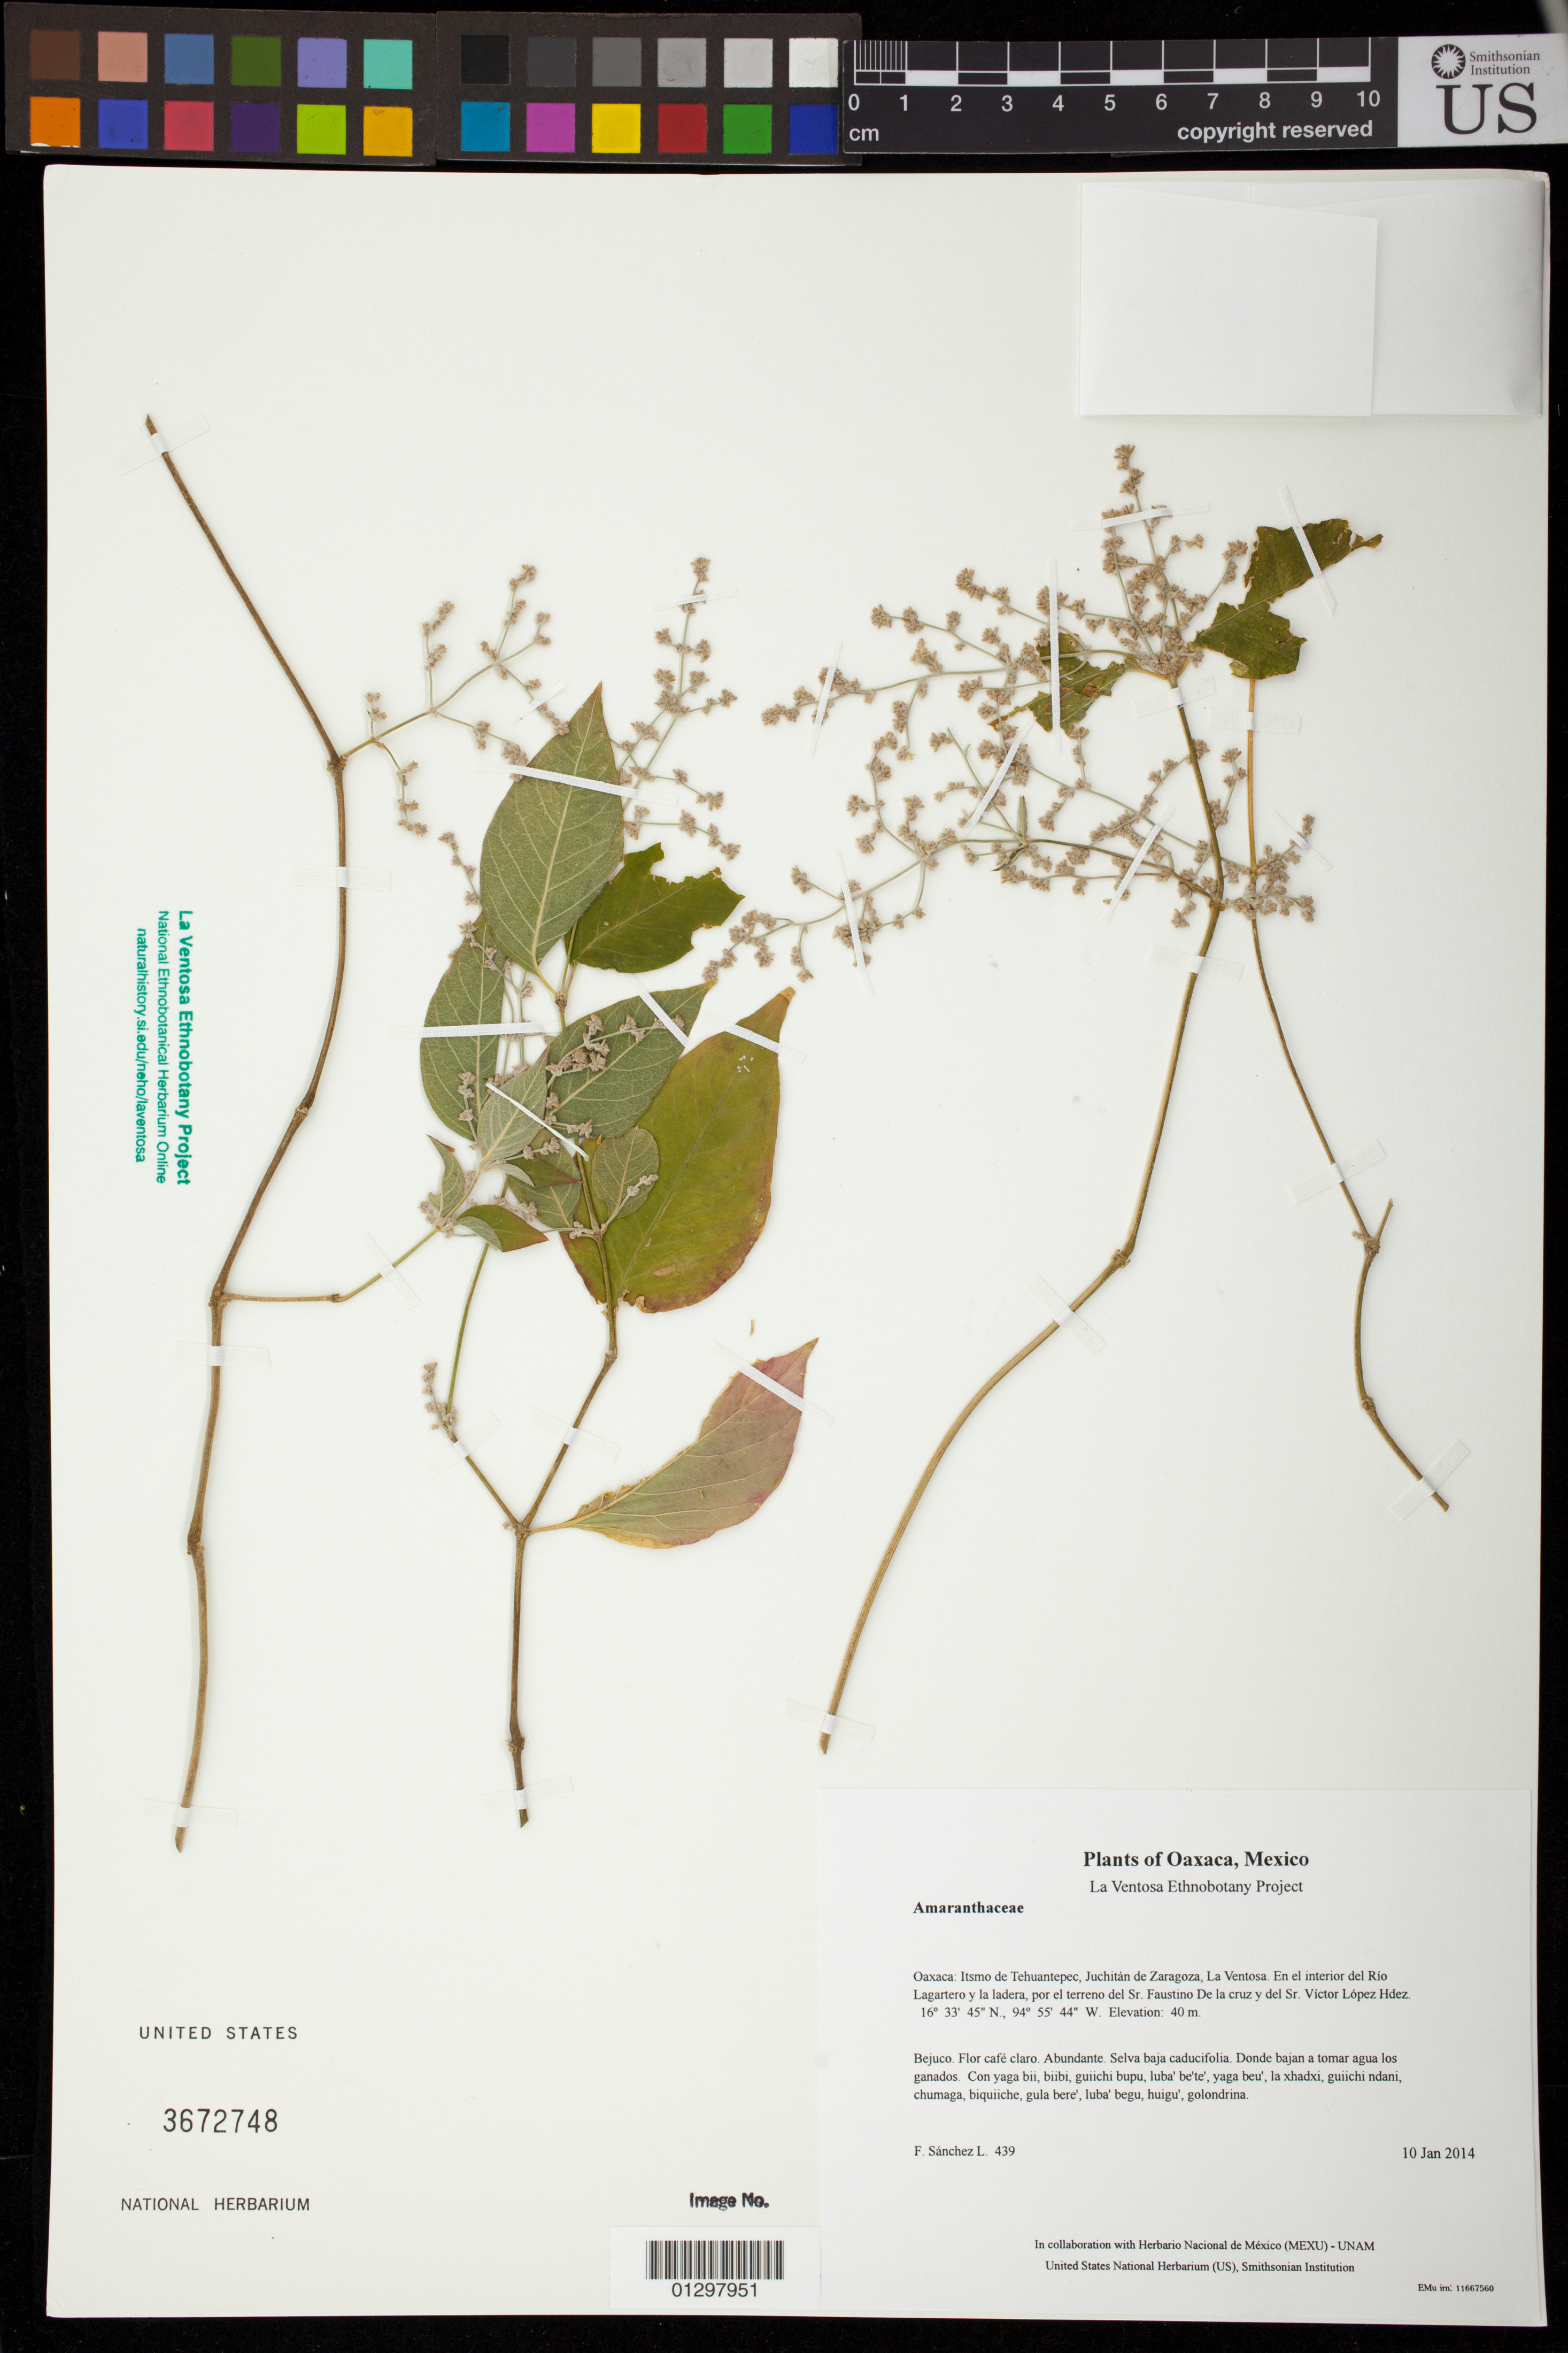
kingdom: Plantae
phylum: Tracheophyta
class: Magnoliopsida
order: Caryophyllales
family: Amaranthaceae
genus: Iresine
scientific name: Iresine latifolia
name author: (M. Martens & Galeotti) Benth. & Hook. f.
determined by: Zumaya Flores, Silvia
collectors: F. Sánchez L.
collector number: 439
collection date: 2014-01-10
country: Mexico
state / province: Oaxaca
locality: Itsmo de Tehuantepec, Juchitán de Zaragoza, La Ventosa. En el interior del Río Lagartero y la ladera, por el terreno del Sr. Faustino De la cruz y del Sr. Víctor López Hdez.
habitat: Selva baja caducifolia. Donde bajan a tomar agua los ganados.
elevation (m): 40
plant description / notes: JEBOT, MEXU, SERO, US; Luba'. Guie' nayu. Stale.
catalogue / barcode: US 3672748